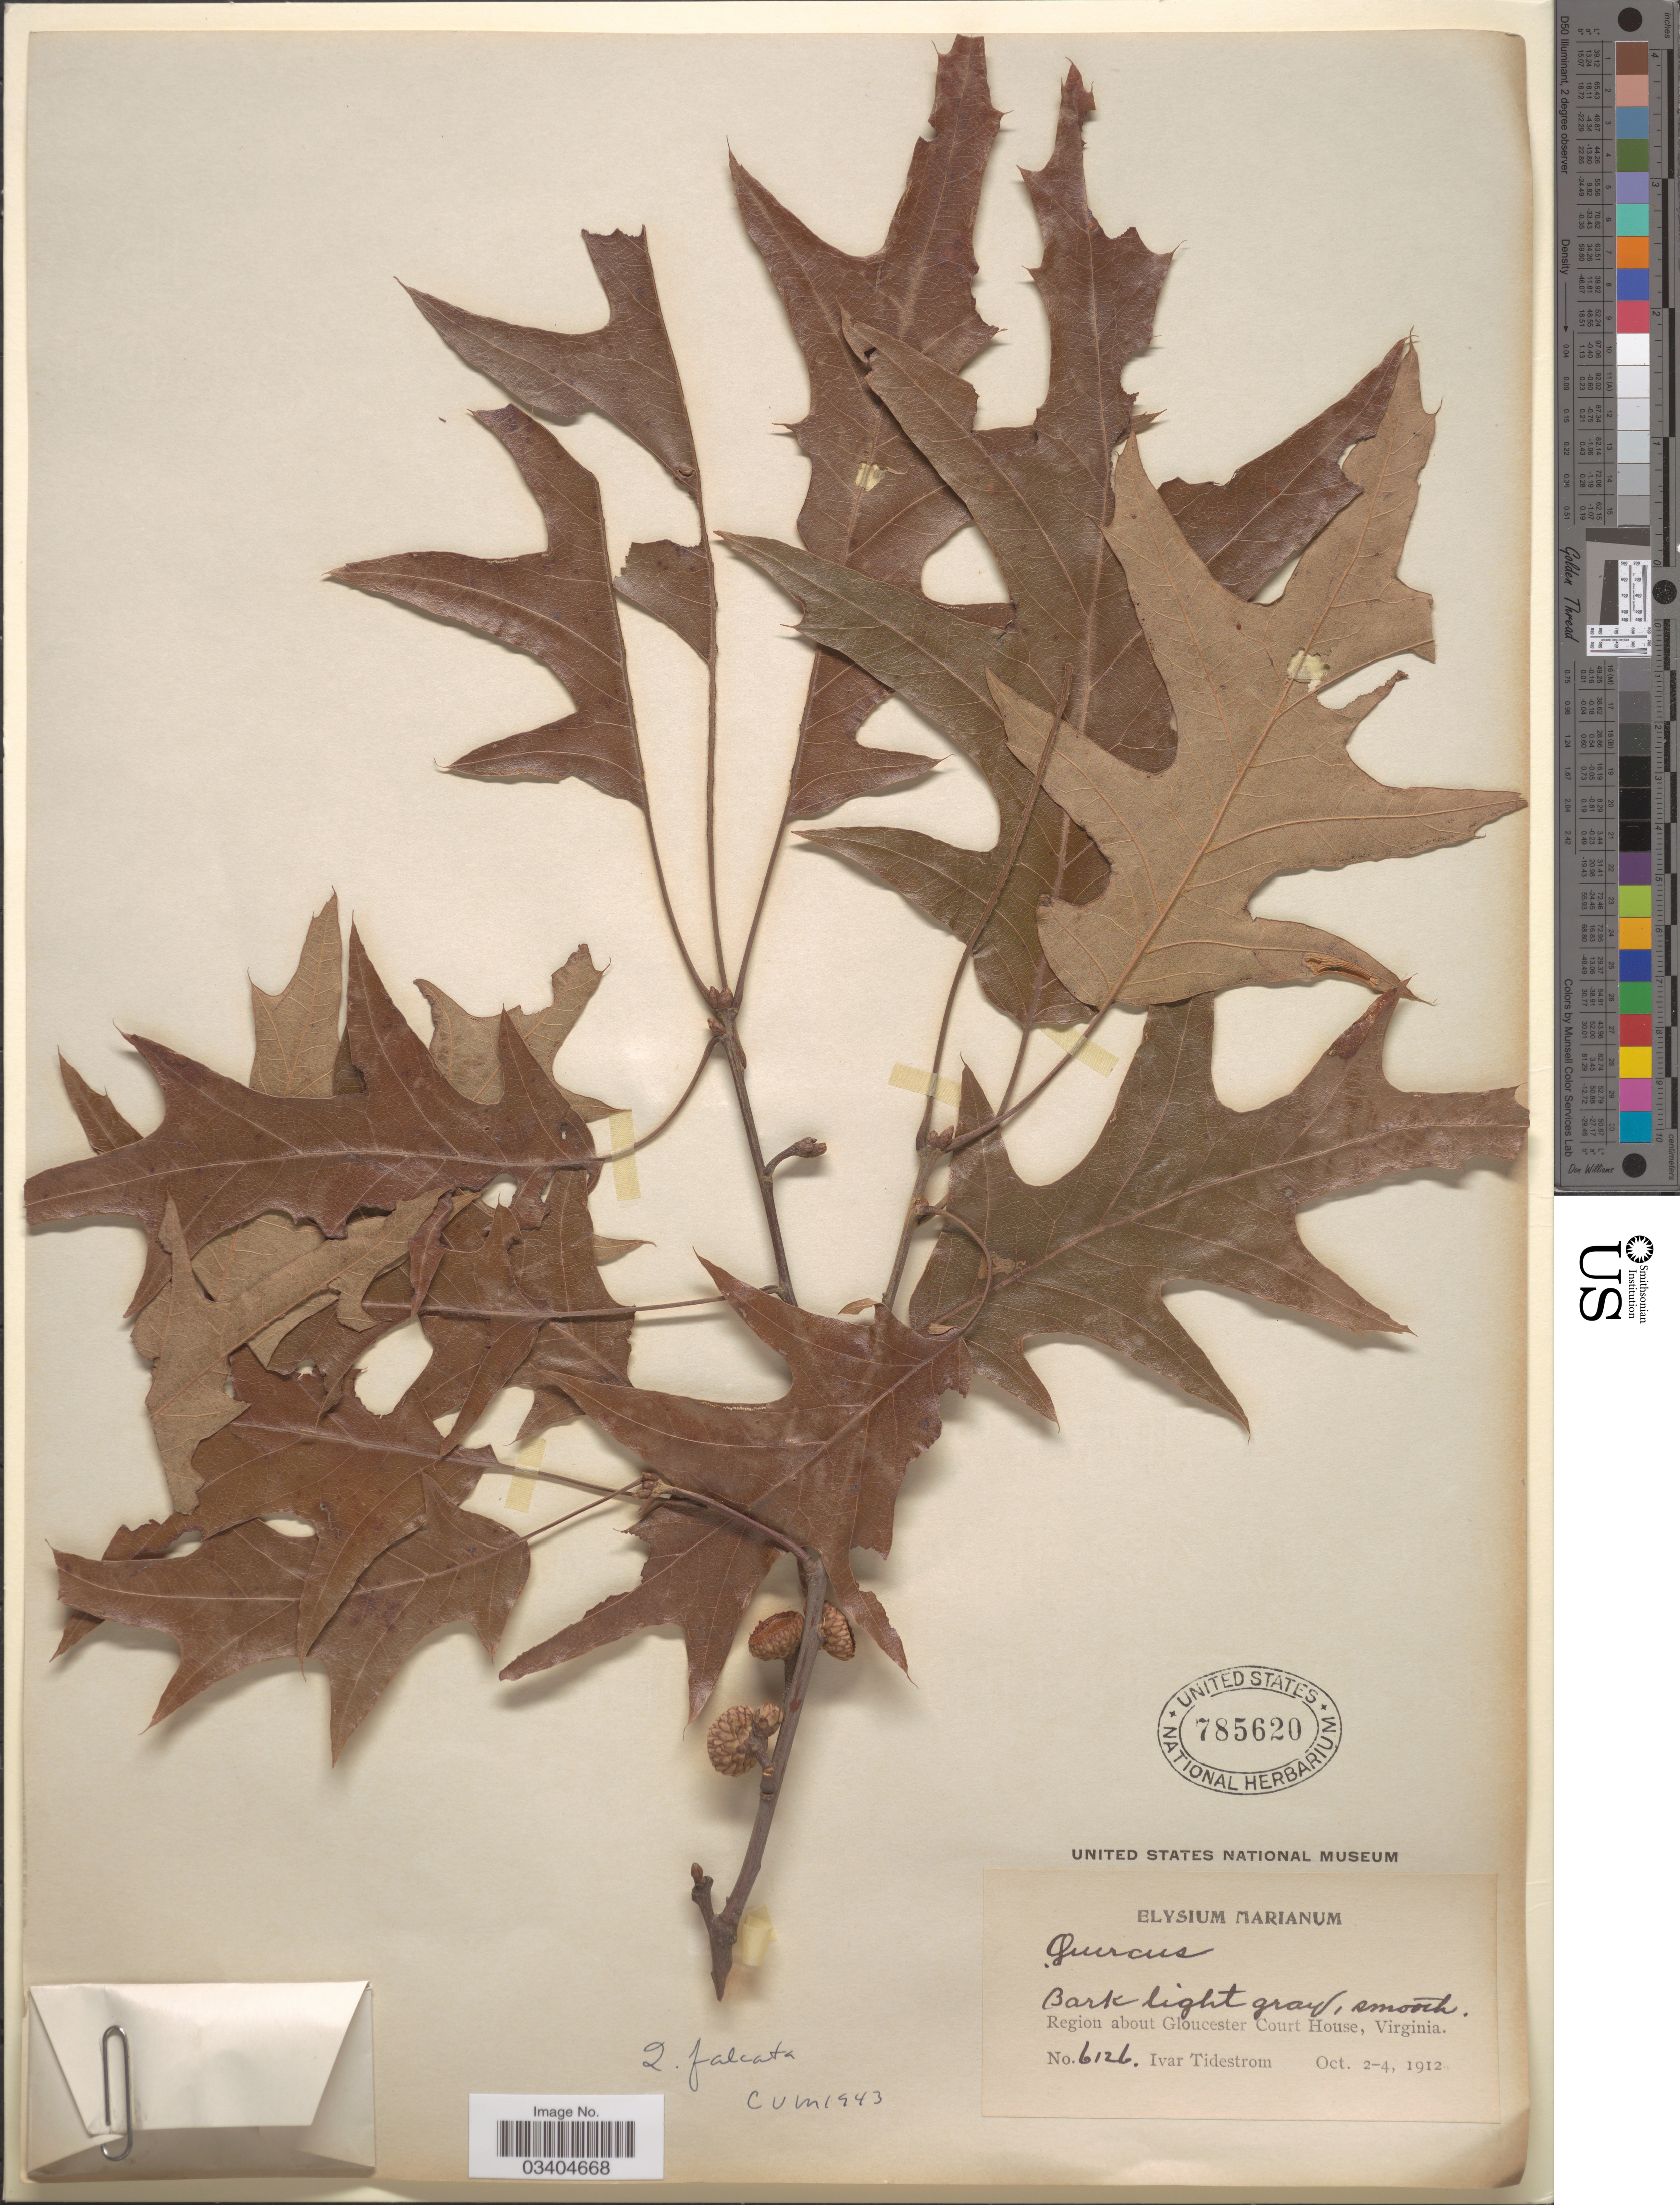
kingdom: Plantae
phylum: Tracheophyta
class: Magnoliopsida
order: Fagales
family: Fagaceae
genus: Quercus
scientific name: Quercus falcata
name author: Michx.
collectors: I. F. Tidestrom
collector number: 6126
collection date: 1912-10-02/1912-10-04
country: United States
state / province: Virginia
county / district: Gloucester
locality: Region about Gloucester Court House.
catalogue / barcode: US 785620